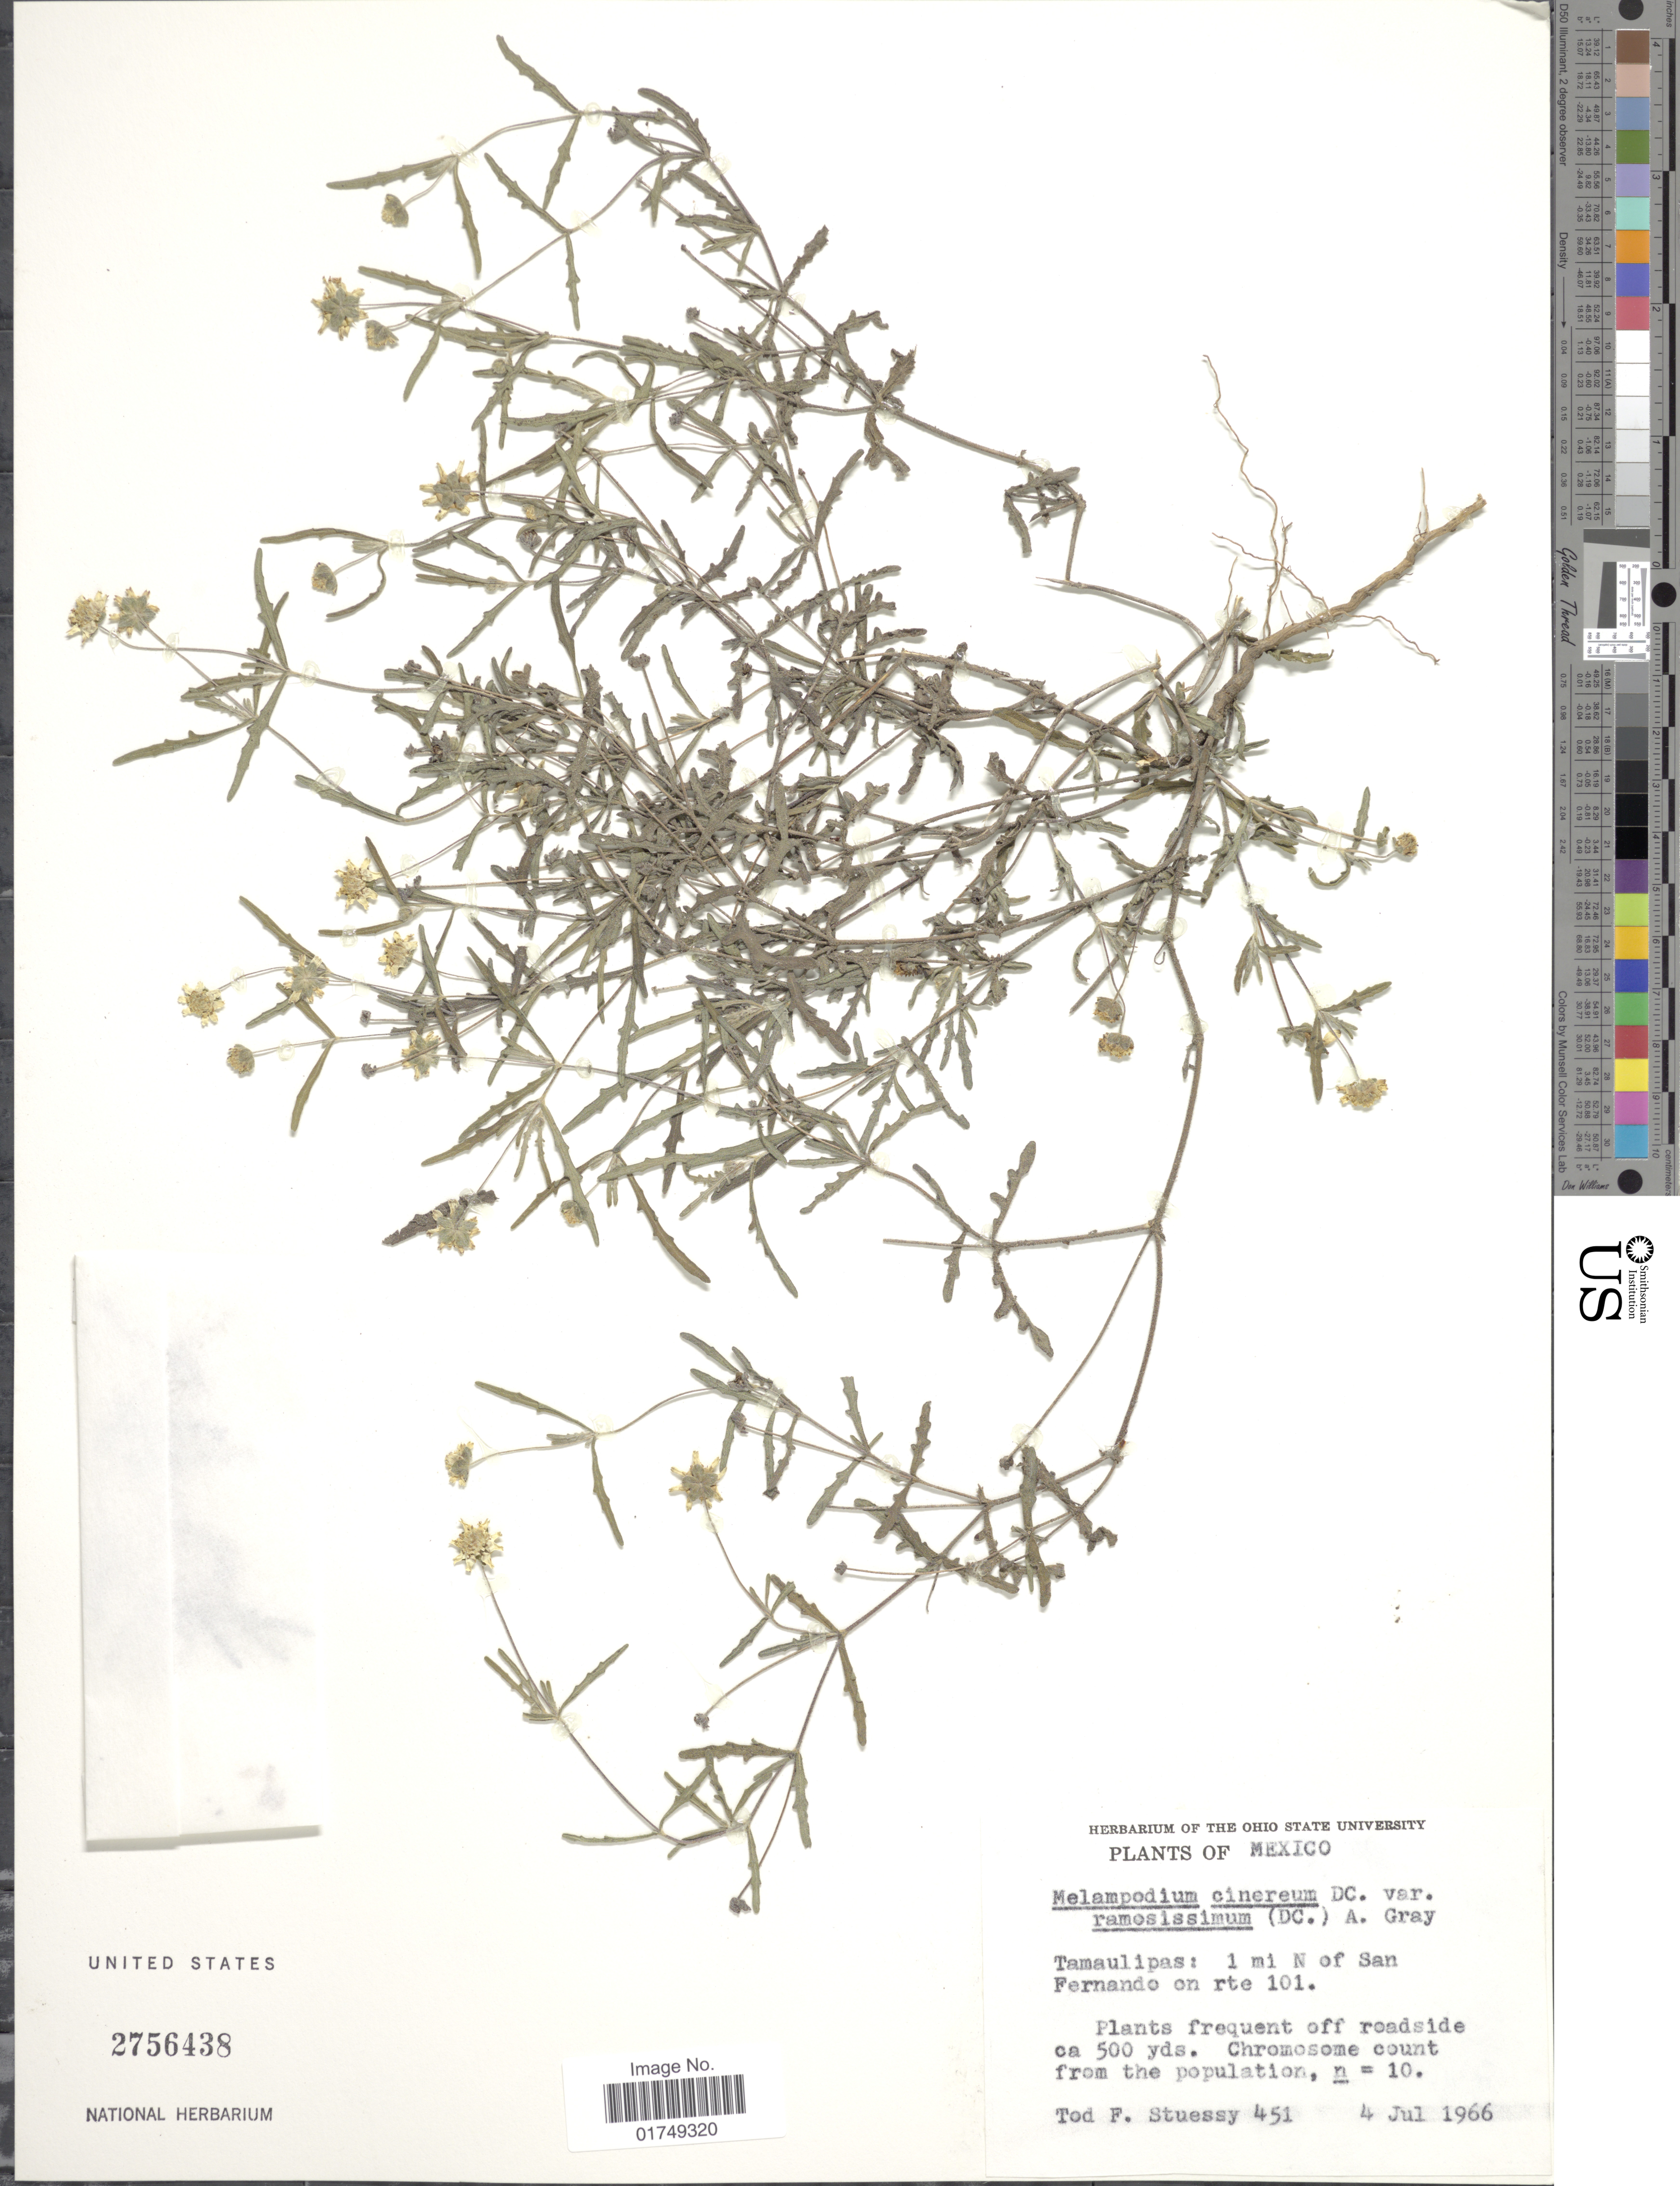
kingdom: Plantae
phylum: Tracheophyta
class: Magnoliopsida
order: Asterales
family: Asteraceae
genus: Melampodium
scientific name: Melampodium cinereum var. hirtellum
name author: Stuessy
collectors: T. Stuessy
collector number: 451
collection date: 1966-07-04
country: Mexico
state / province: Tamaulipas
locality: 1 mi N of San Fernando on rte 101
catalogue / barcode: US 2756438